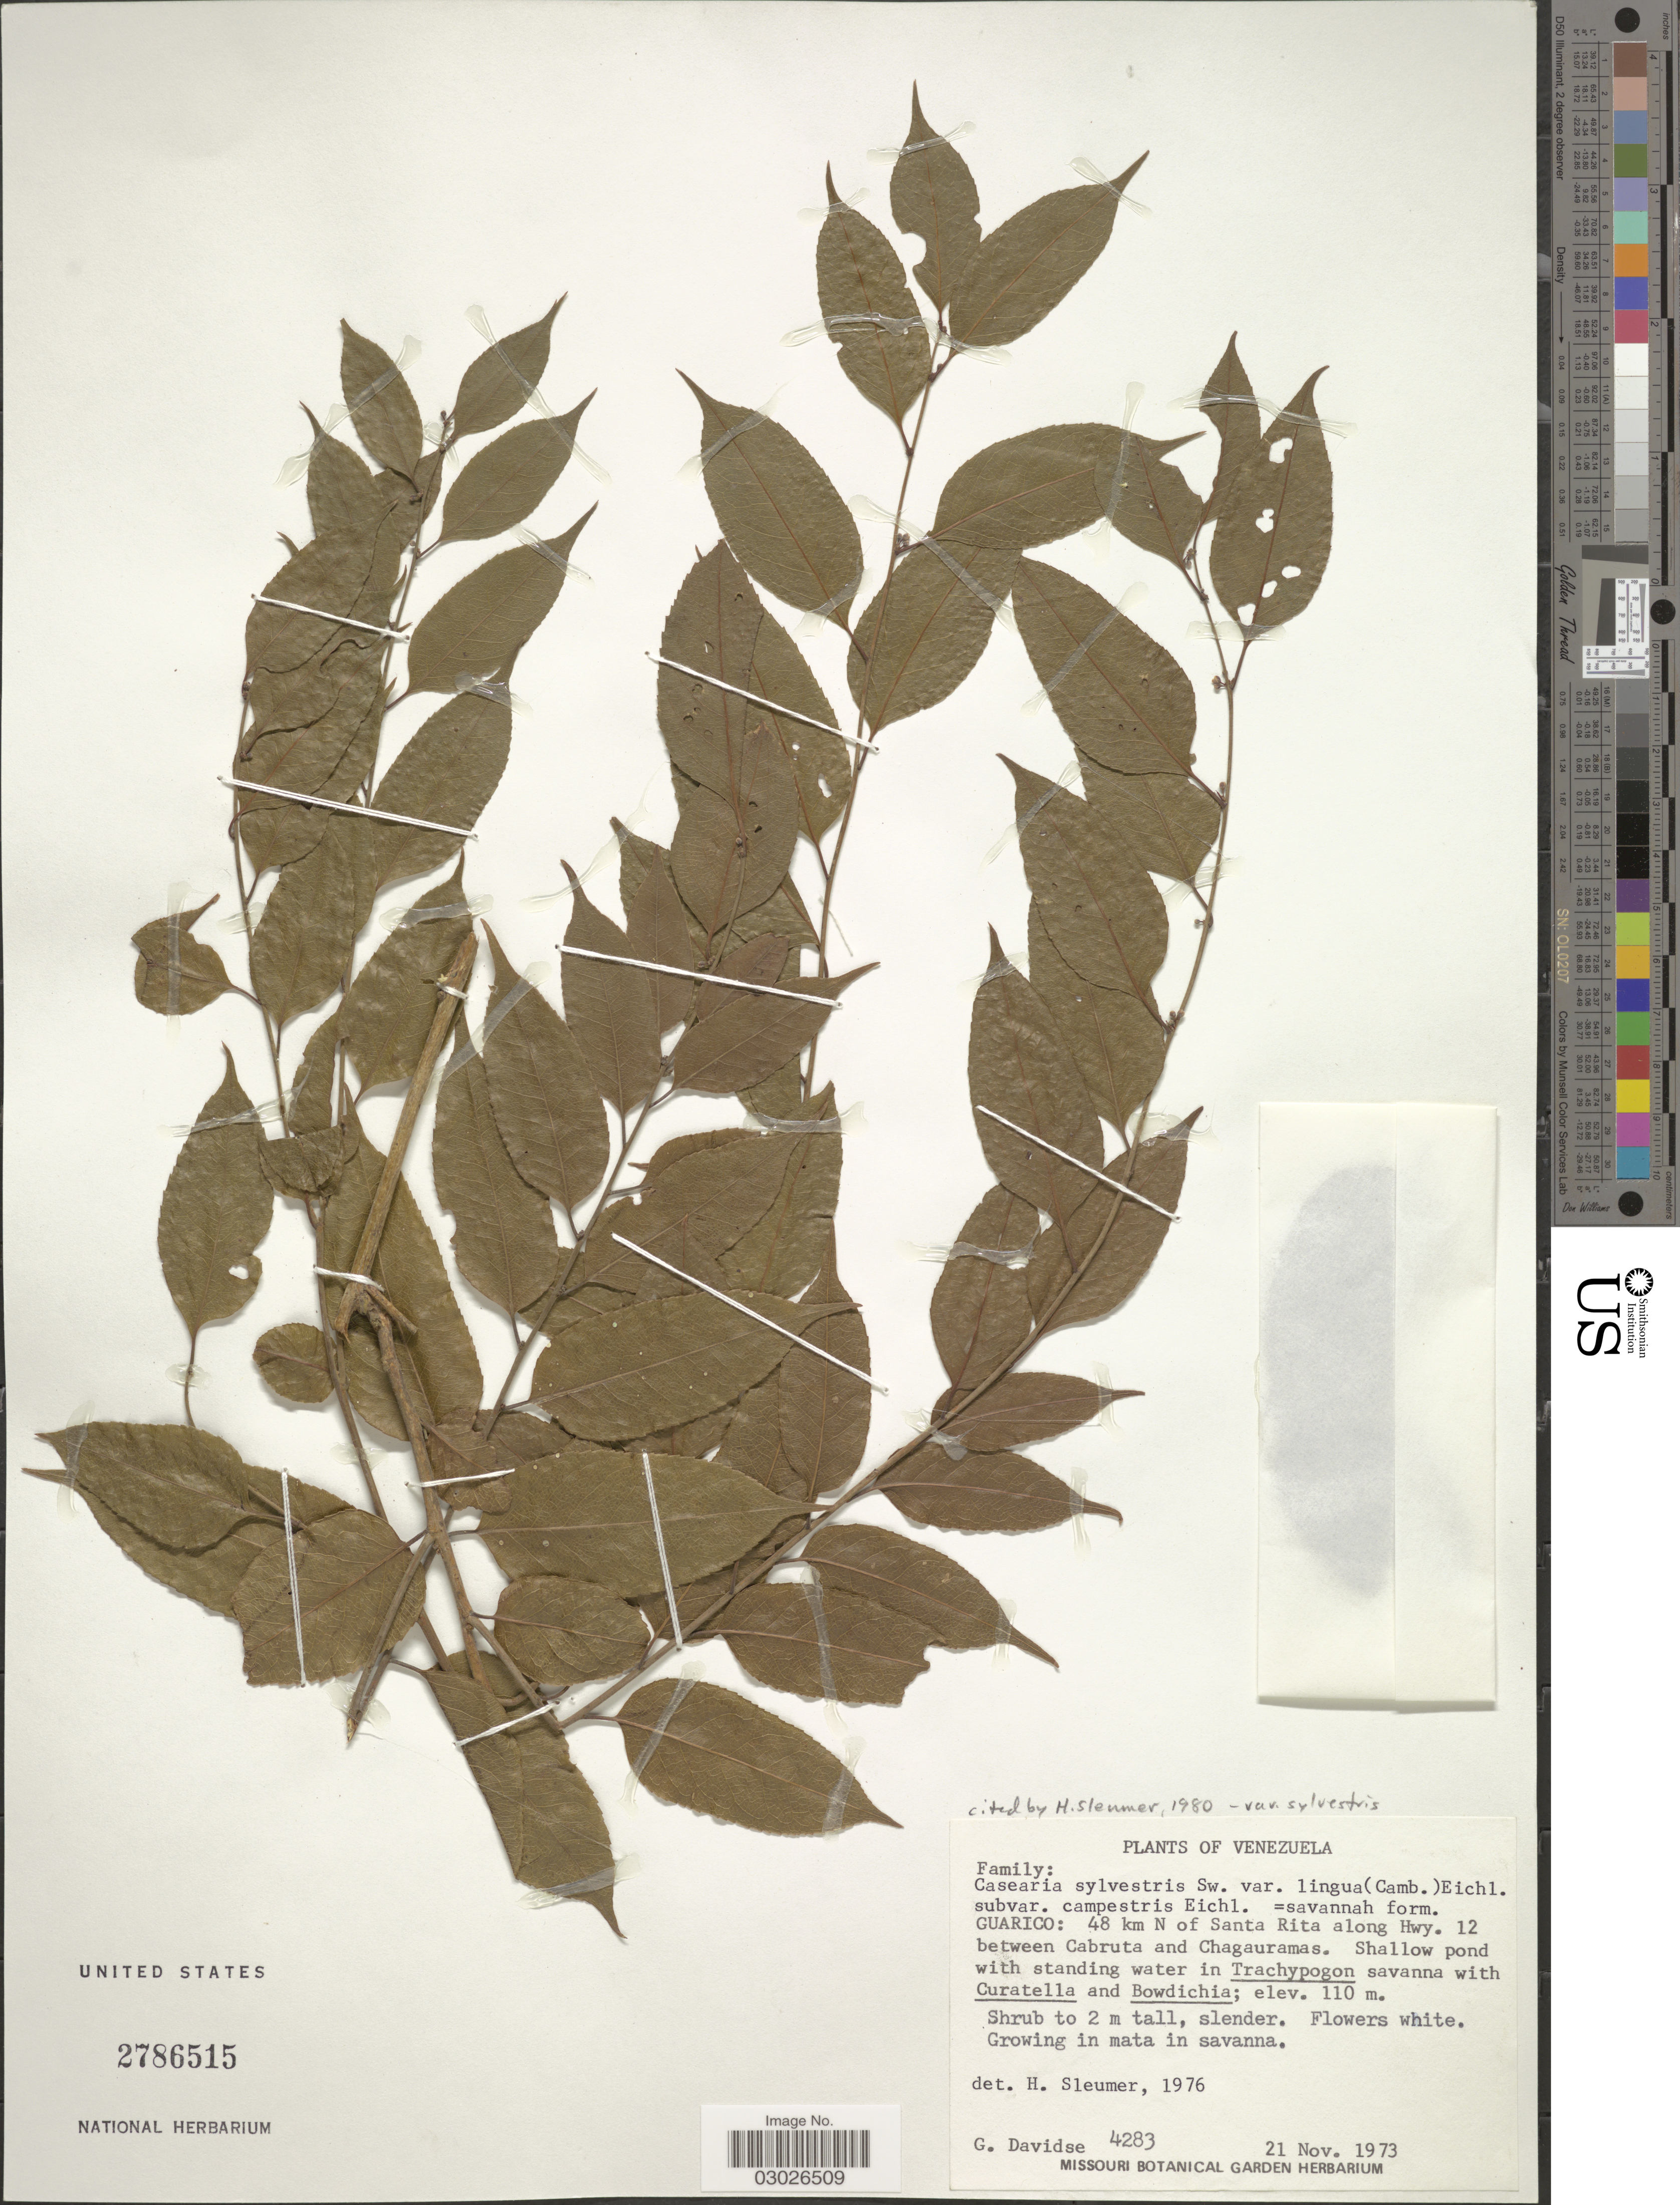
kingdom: Plantae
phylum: Tracheophyta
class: Magnoliopsida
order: Malpighiales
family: Salicaceae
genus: Casearia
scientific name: Casearia sylvestris var. sylvestris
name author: Sw.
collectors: G. Davidse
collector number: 4283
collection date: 1973-11-21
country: Venezuela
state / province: Guárico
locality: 48 km N of Santa Rita along Hwy. 12 between Cabruta and Chagauramas.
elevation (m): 110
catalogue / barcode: US 2786515